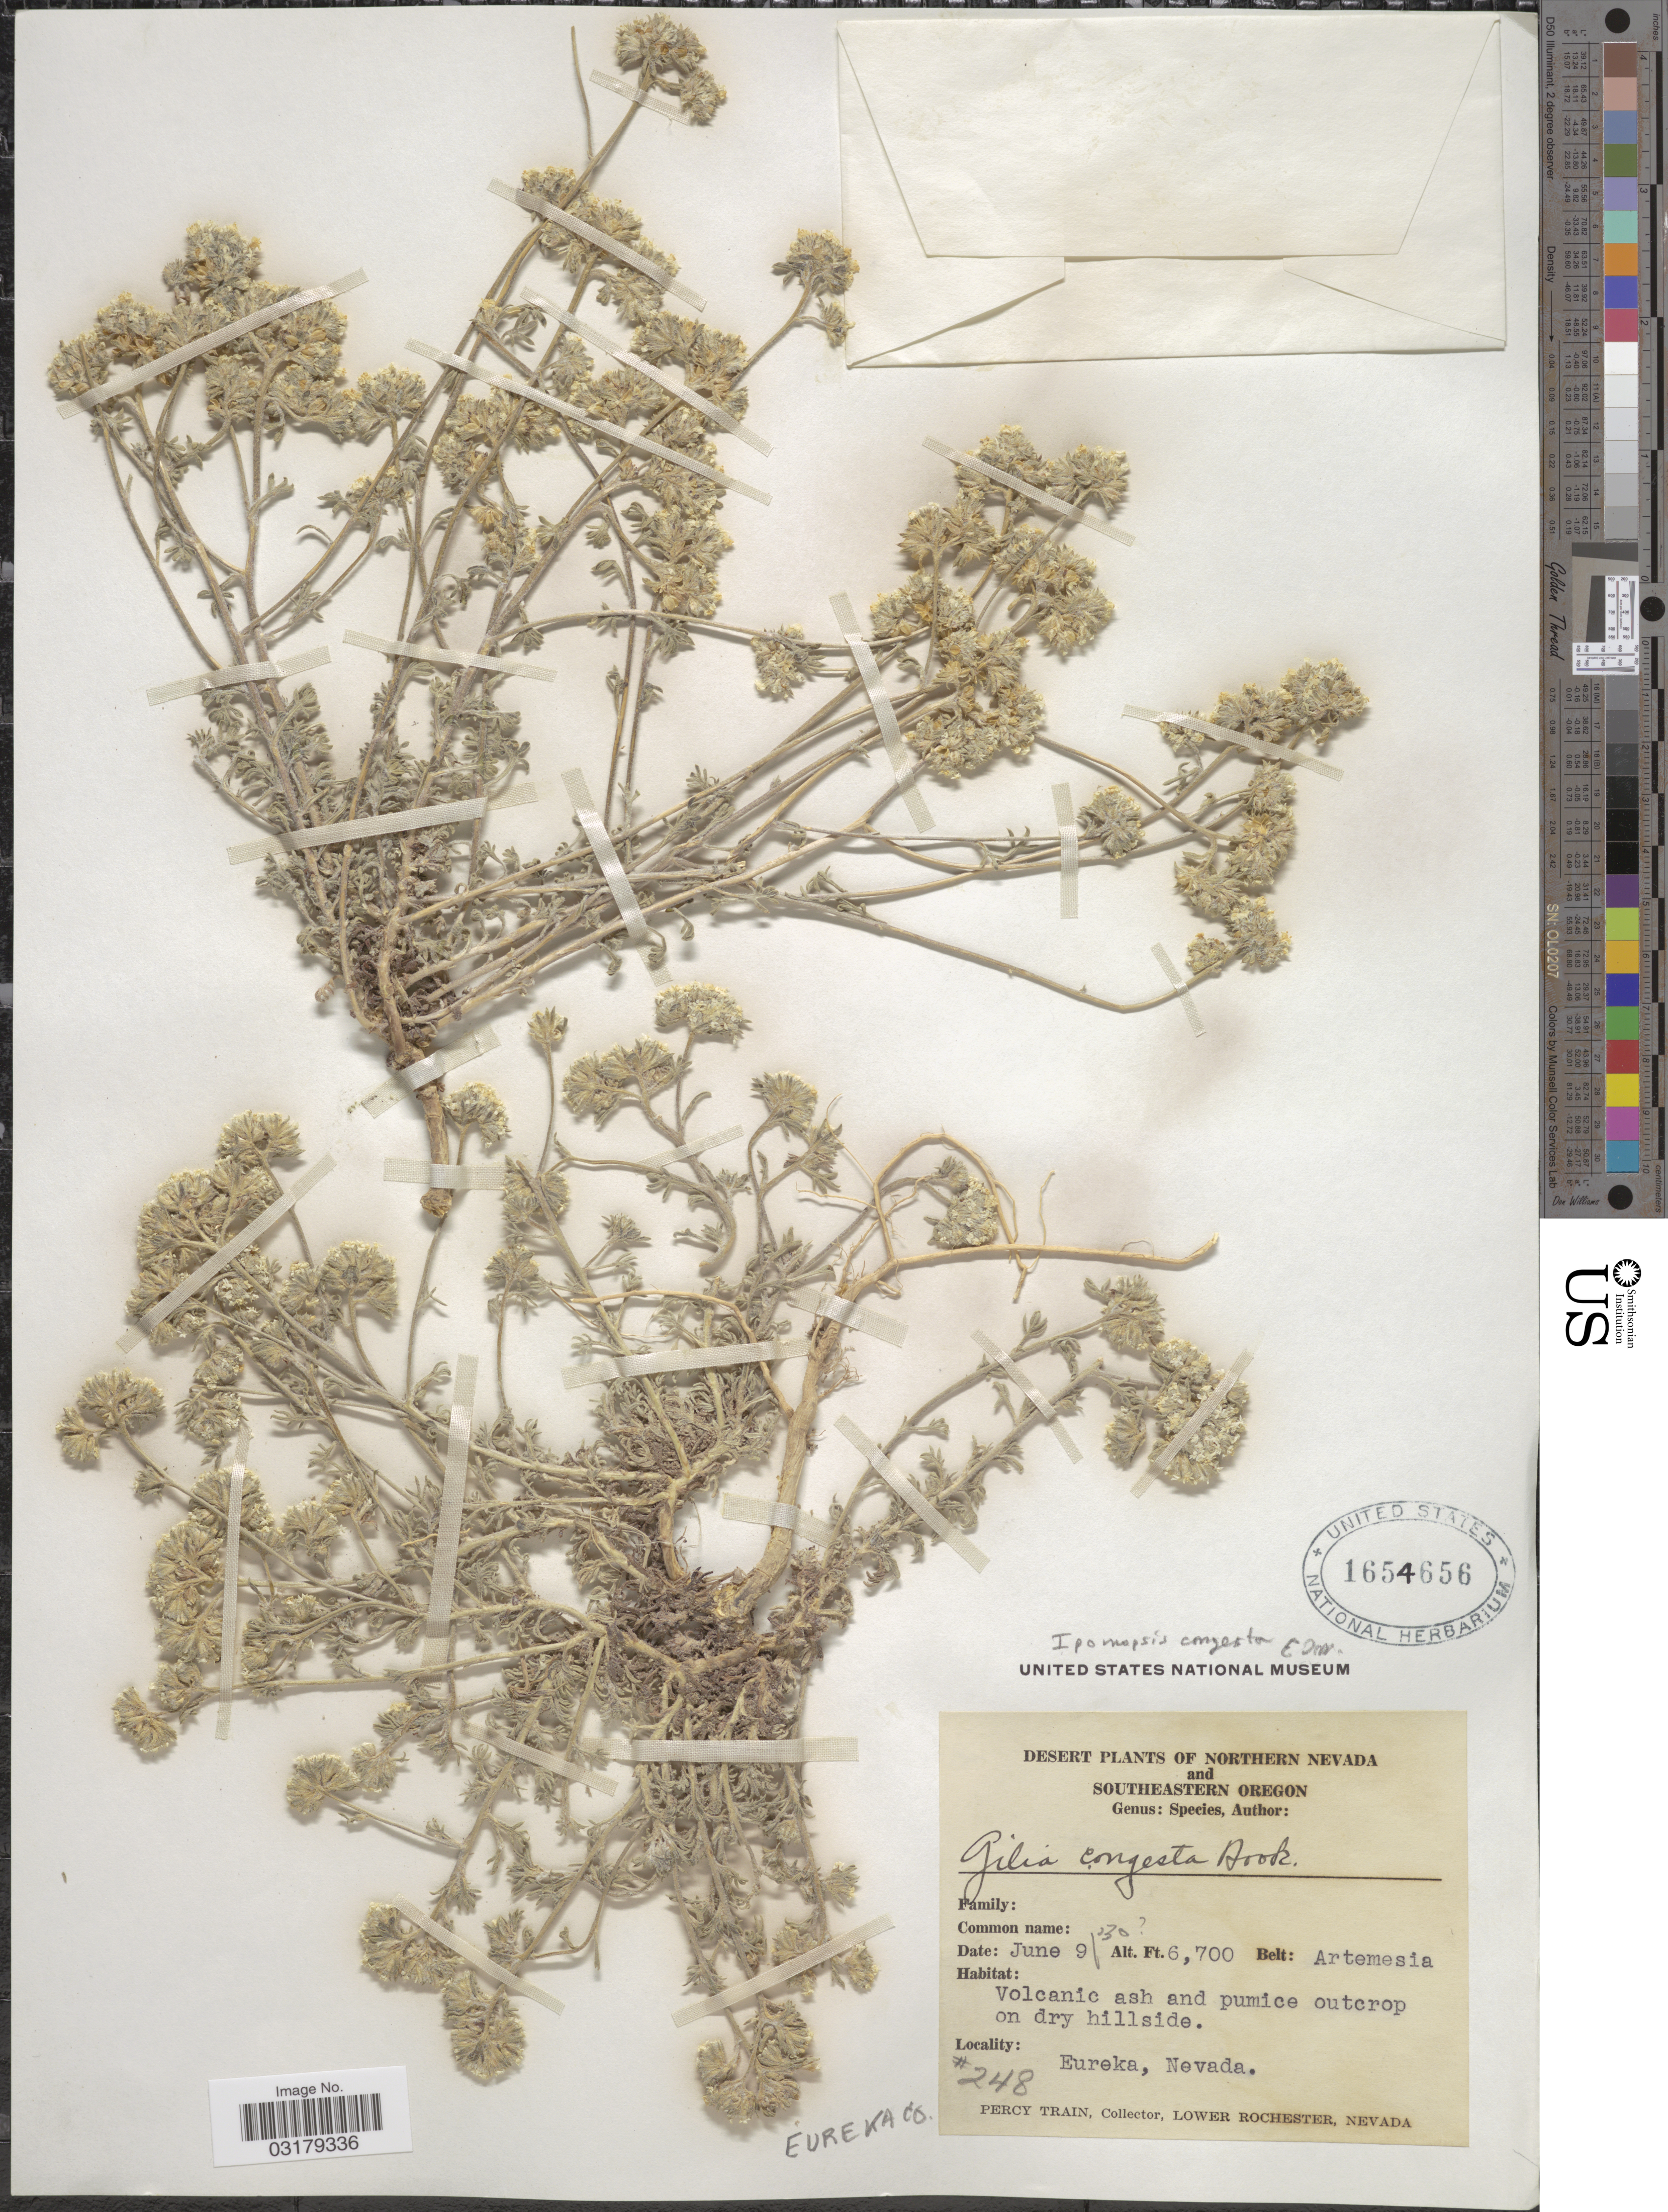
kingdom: Plantae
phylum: Tracheophyta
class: Magnoliopsida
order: Ericales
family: Polemoniaceae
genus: Ipomopsis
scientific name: Ipomopsis congesta var. palmifrons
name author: Brand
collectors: P. Train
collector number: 248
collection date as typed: Transcribed d/m/y: 9/6/30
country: United States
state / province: Nevada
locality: Desert of Northern Nevada. Eureka. Eureka Co.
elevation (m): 2042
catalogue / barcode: US 1654656